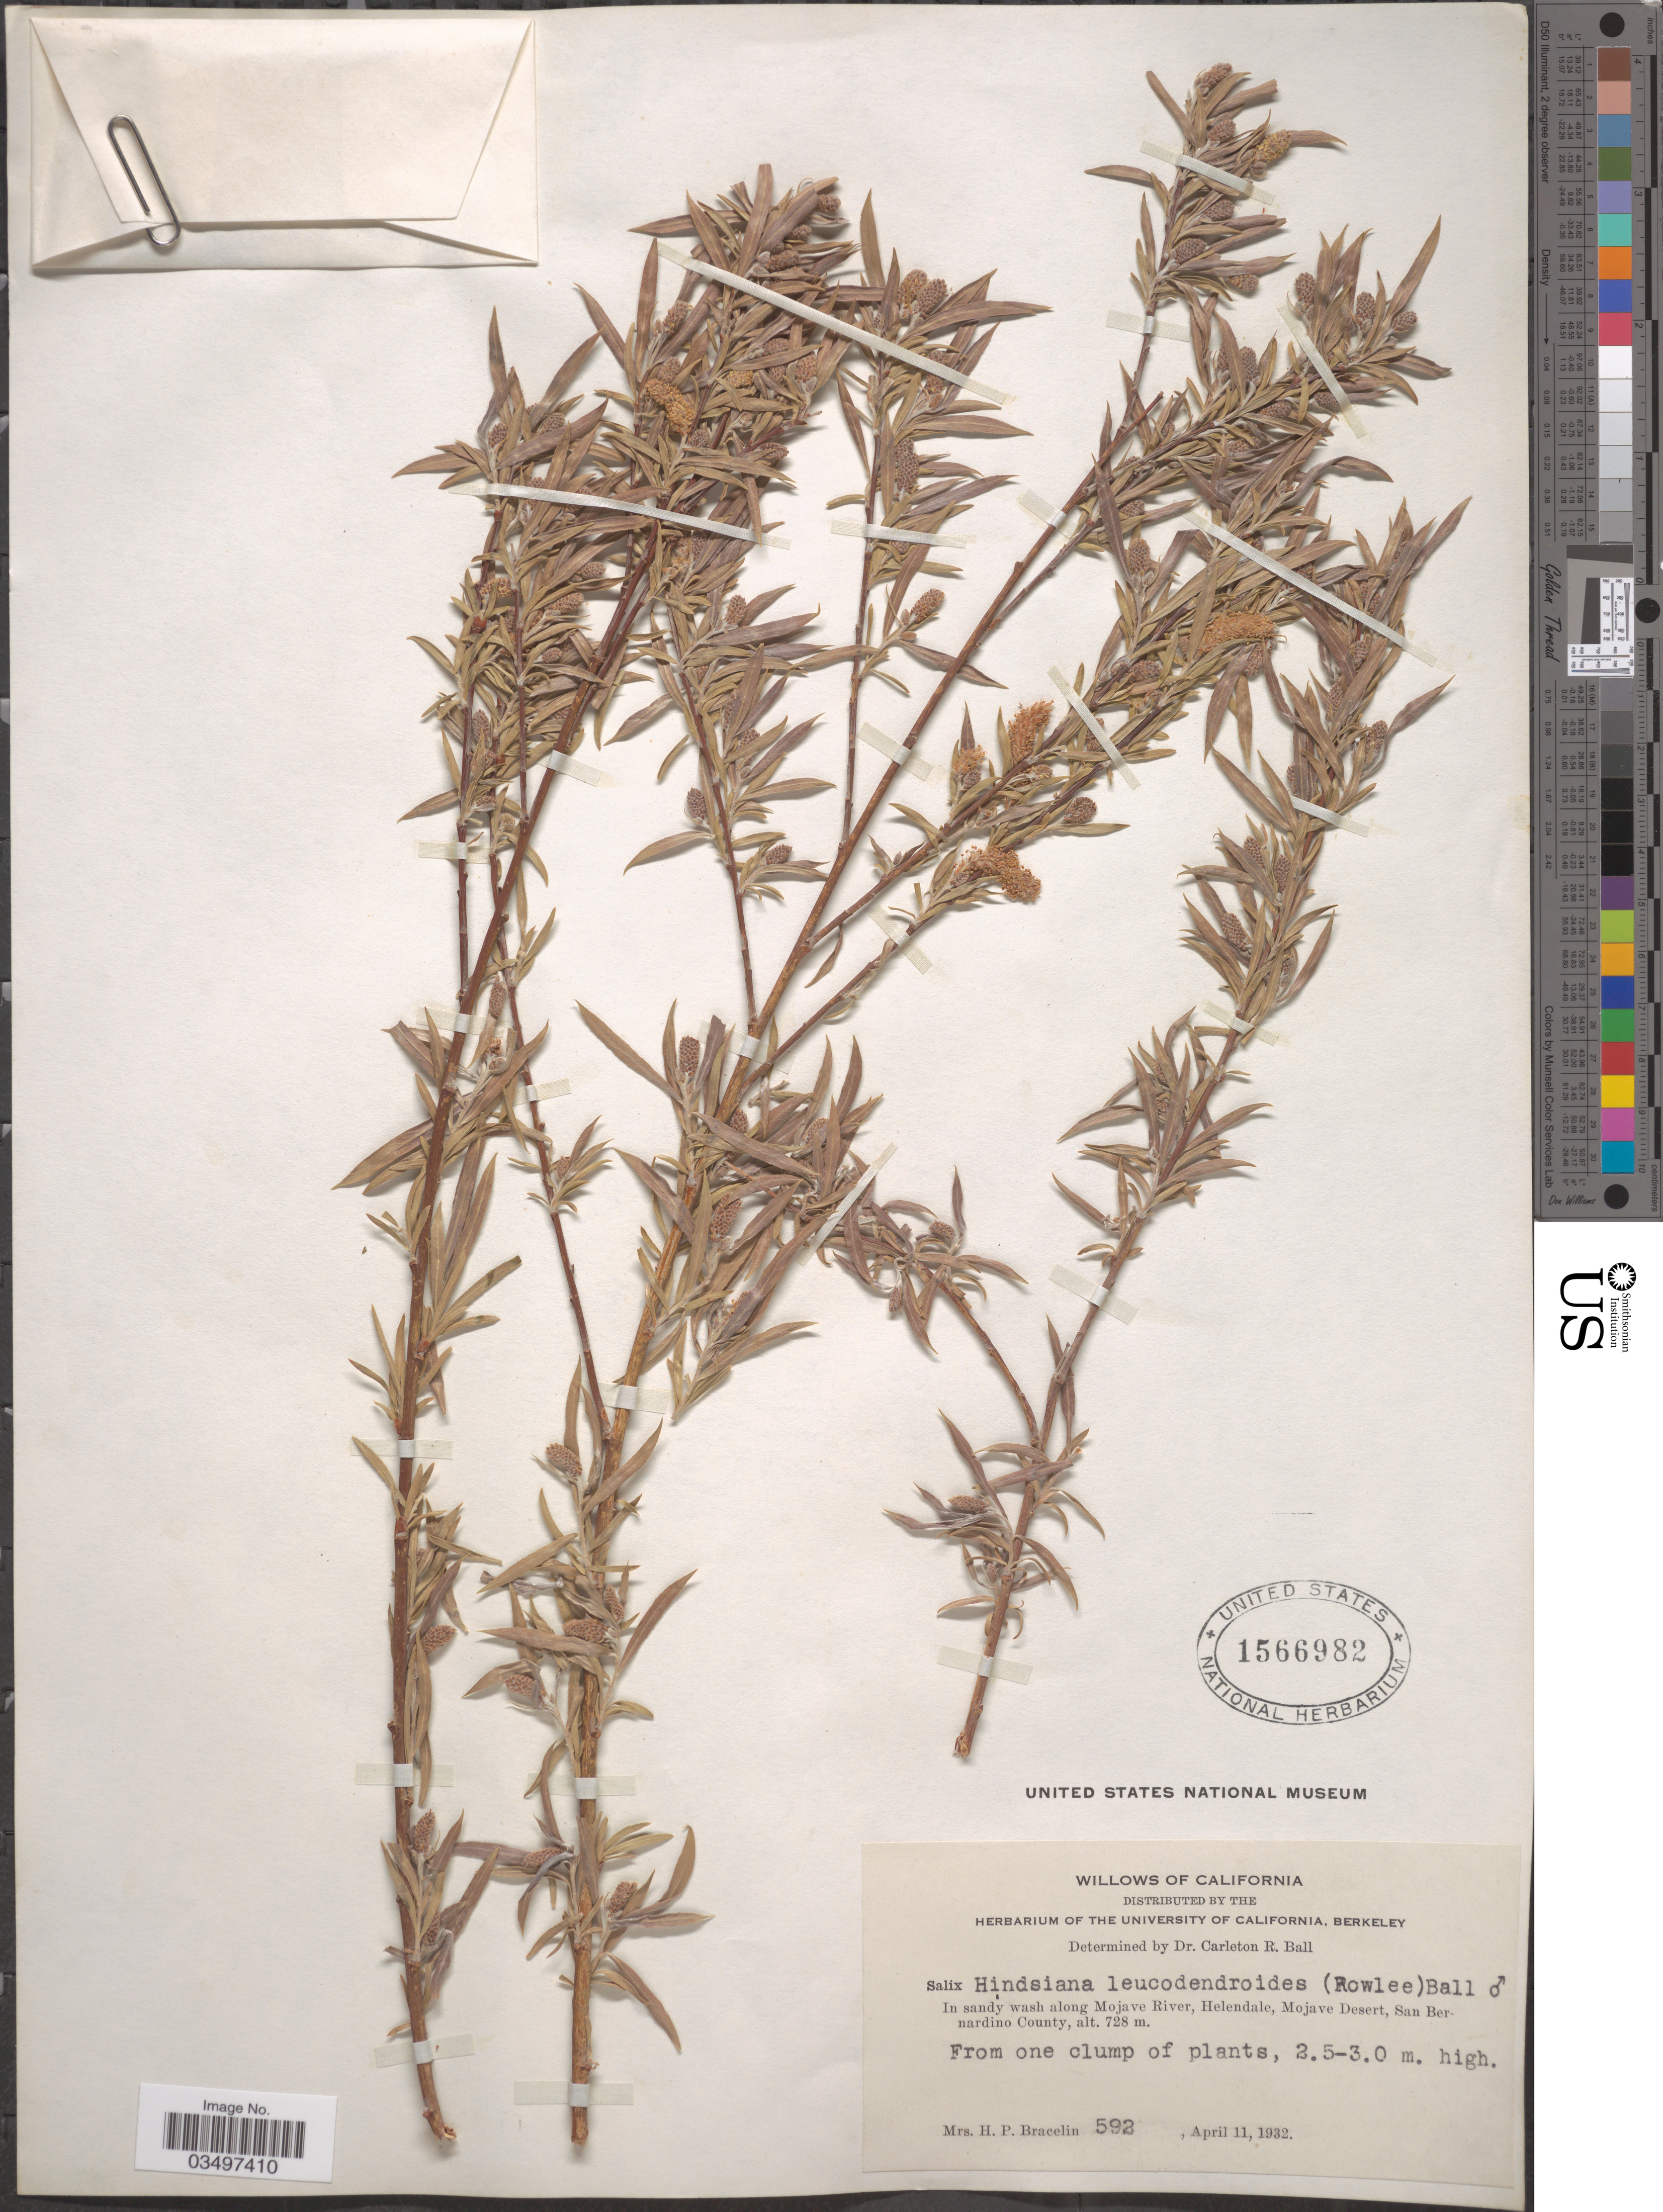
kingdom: Plantae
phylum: Tracheophyta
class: Magnoliopsida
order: Malpighiales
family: Salicaceae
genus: Salix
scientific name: Salix hindsiana var. leucodendroides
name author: (Rowlee) C.R. Ball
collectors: H. Bracelin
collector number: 592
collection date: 1932-04-11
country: United States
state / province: California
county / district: San Bernardino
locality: In sandy wash along Mojave River, Helendale, Mojave Desert, San Bernardino County.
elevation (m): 728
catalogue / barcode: US 1566982